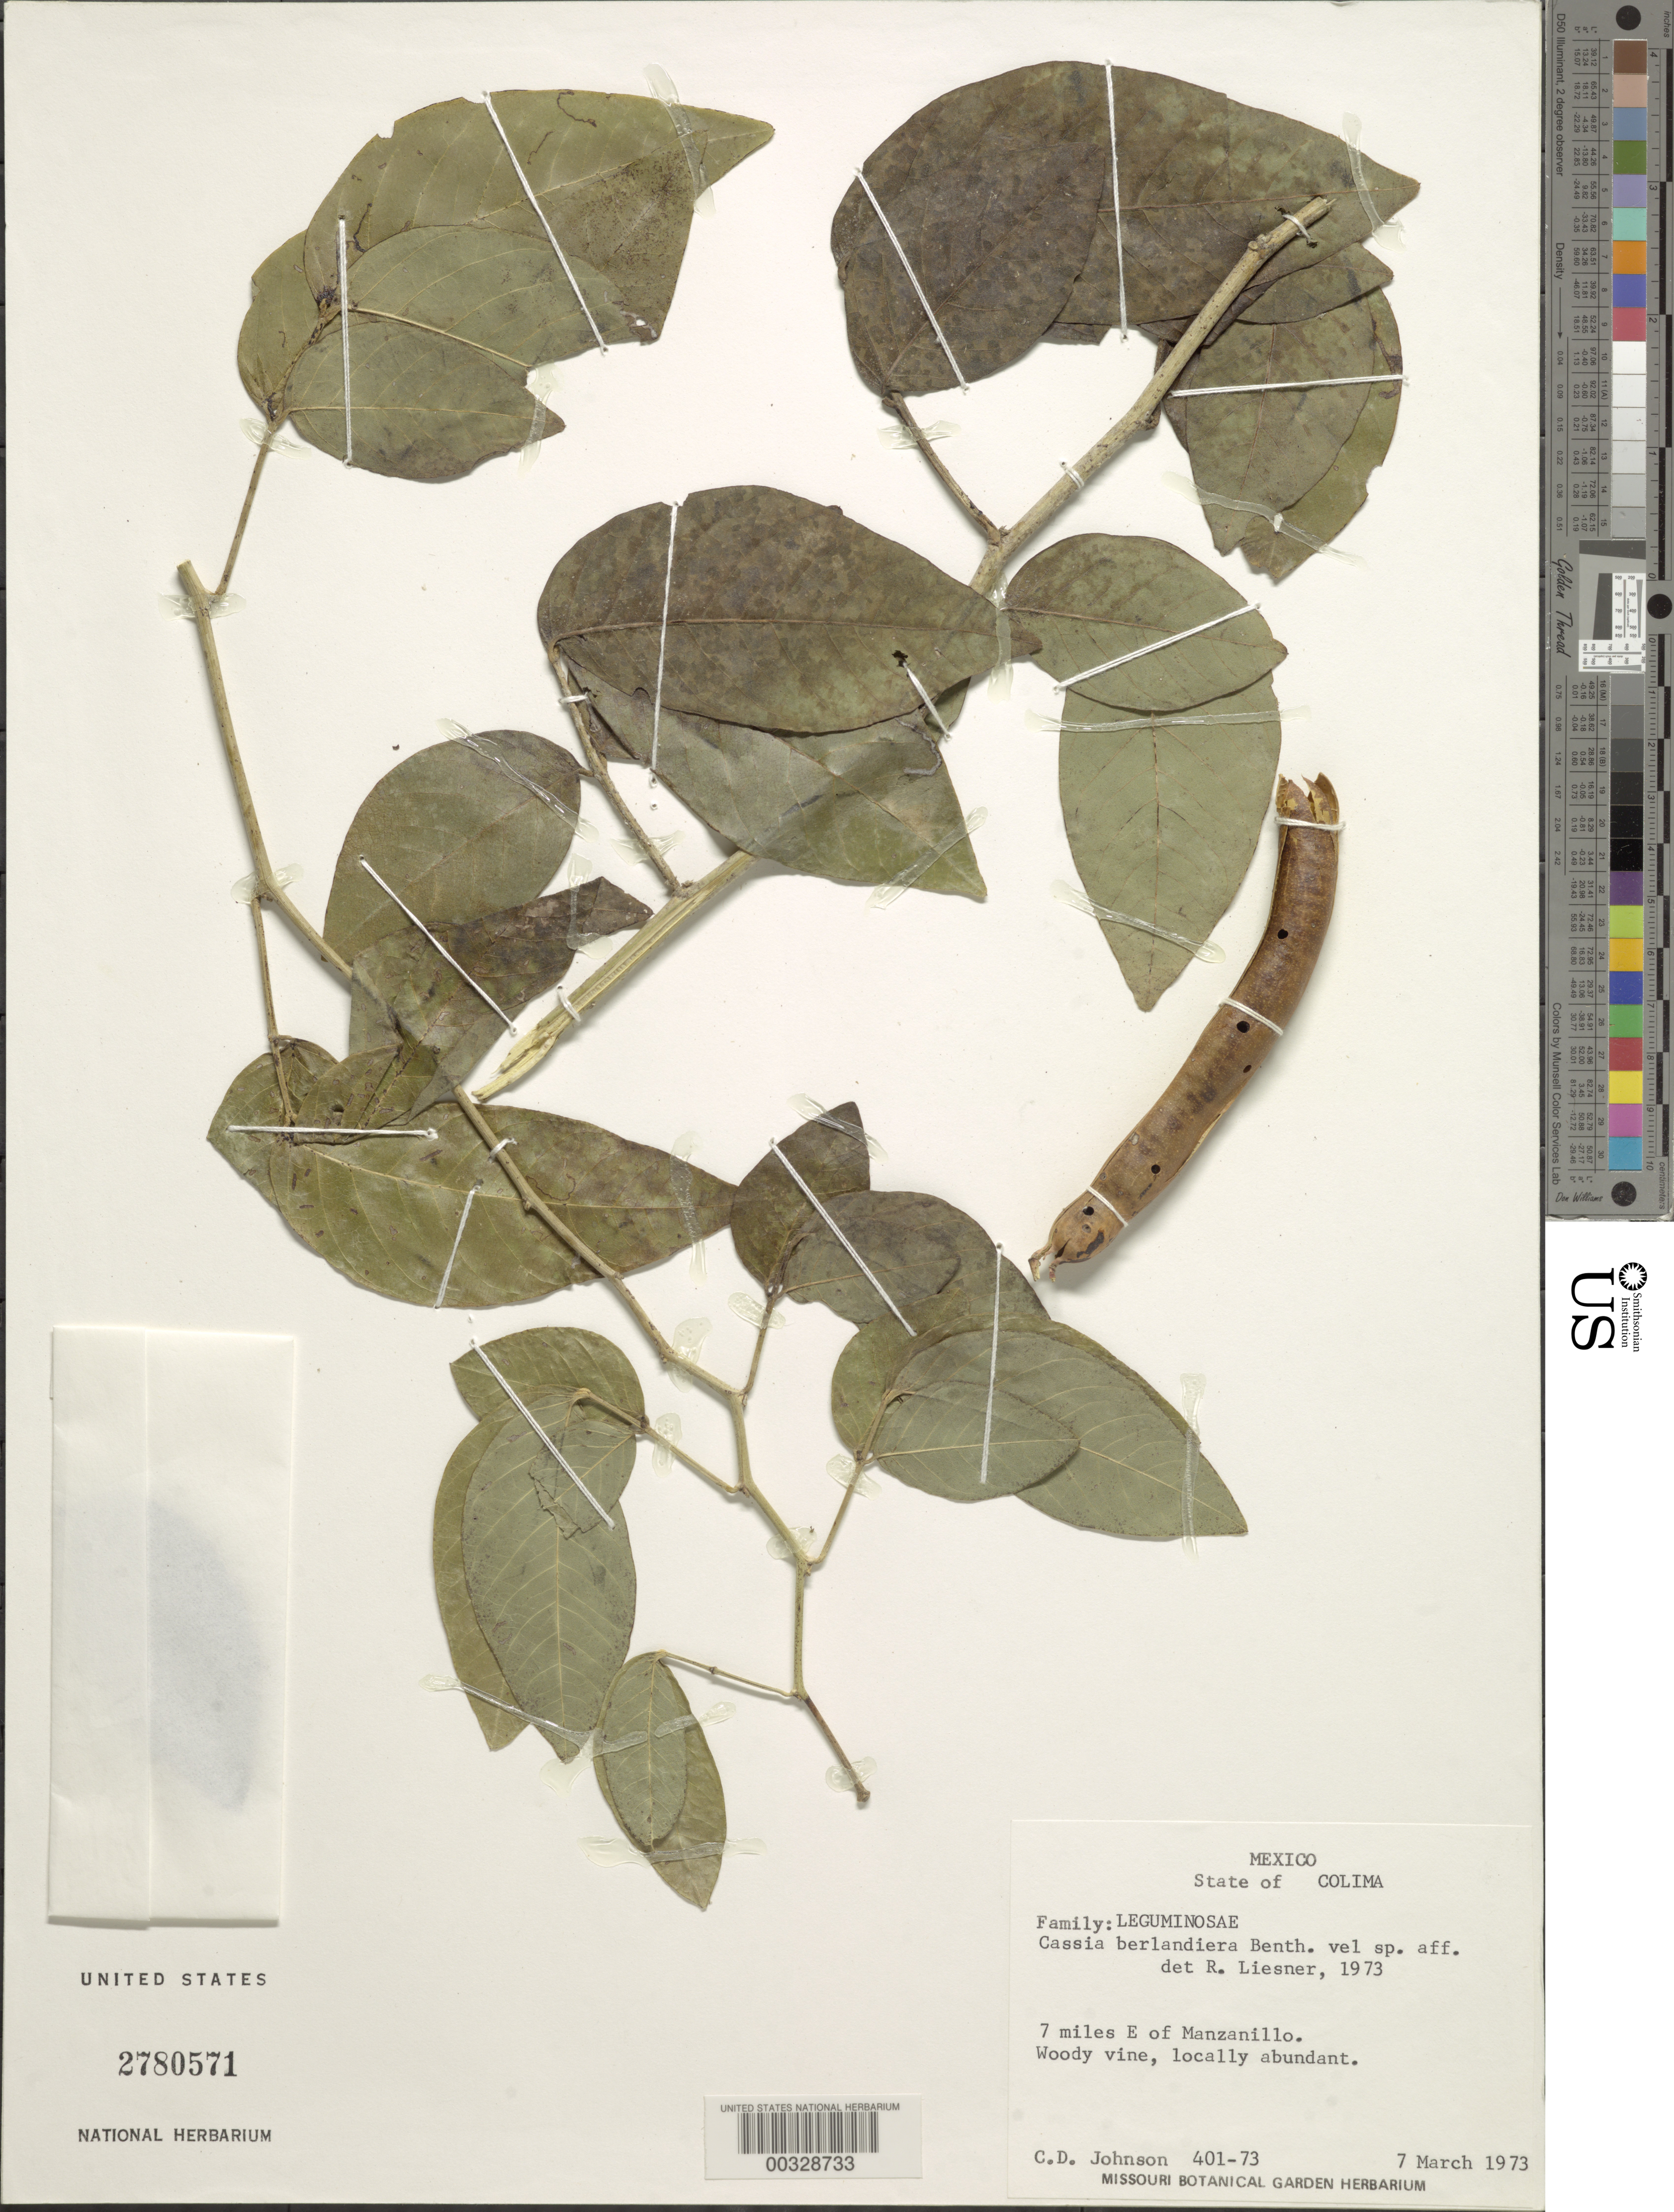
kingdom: Plantae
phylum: Tracheophyta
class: Magnoliopsida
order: Fabales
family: Fabaceae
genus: Senna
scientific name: Senna fruticosa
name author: (Benth.) H.S. Irwin & Barneby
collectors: C. D. Johnson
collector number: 401-73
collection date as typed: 07 Mar 1973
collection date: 1973-03-07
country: Mexico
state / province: Colima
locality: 7 mi E of Manzanillo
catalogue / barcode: US 2780571